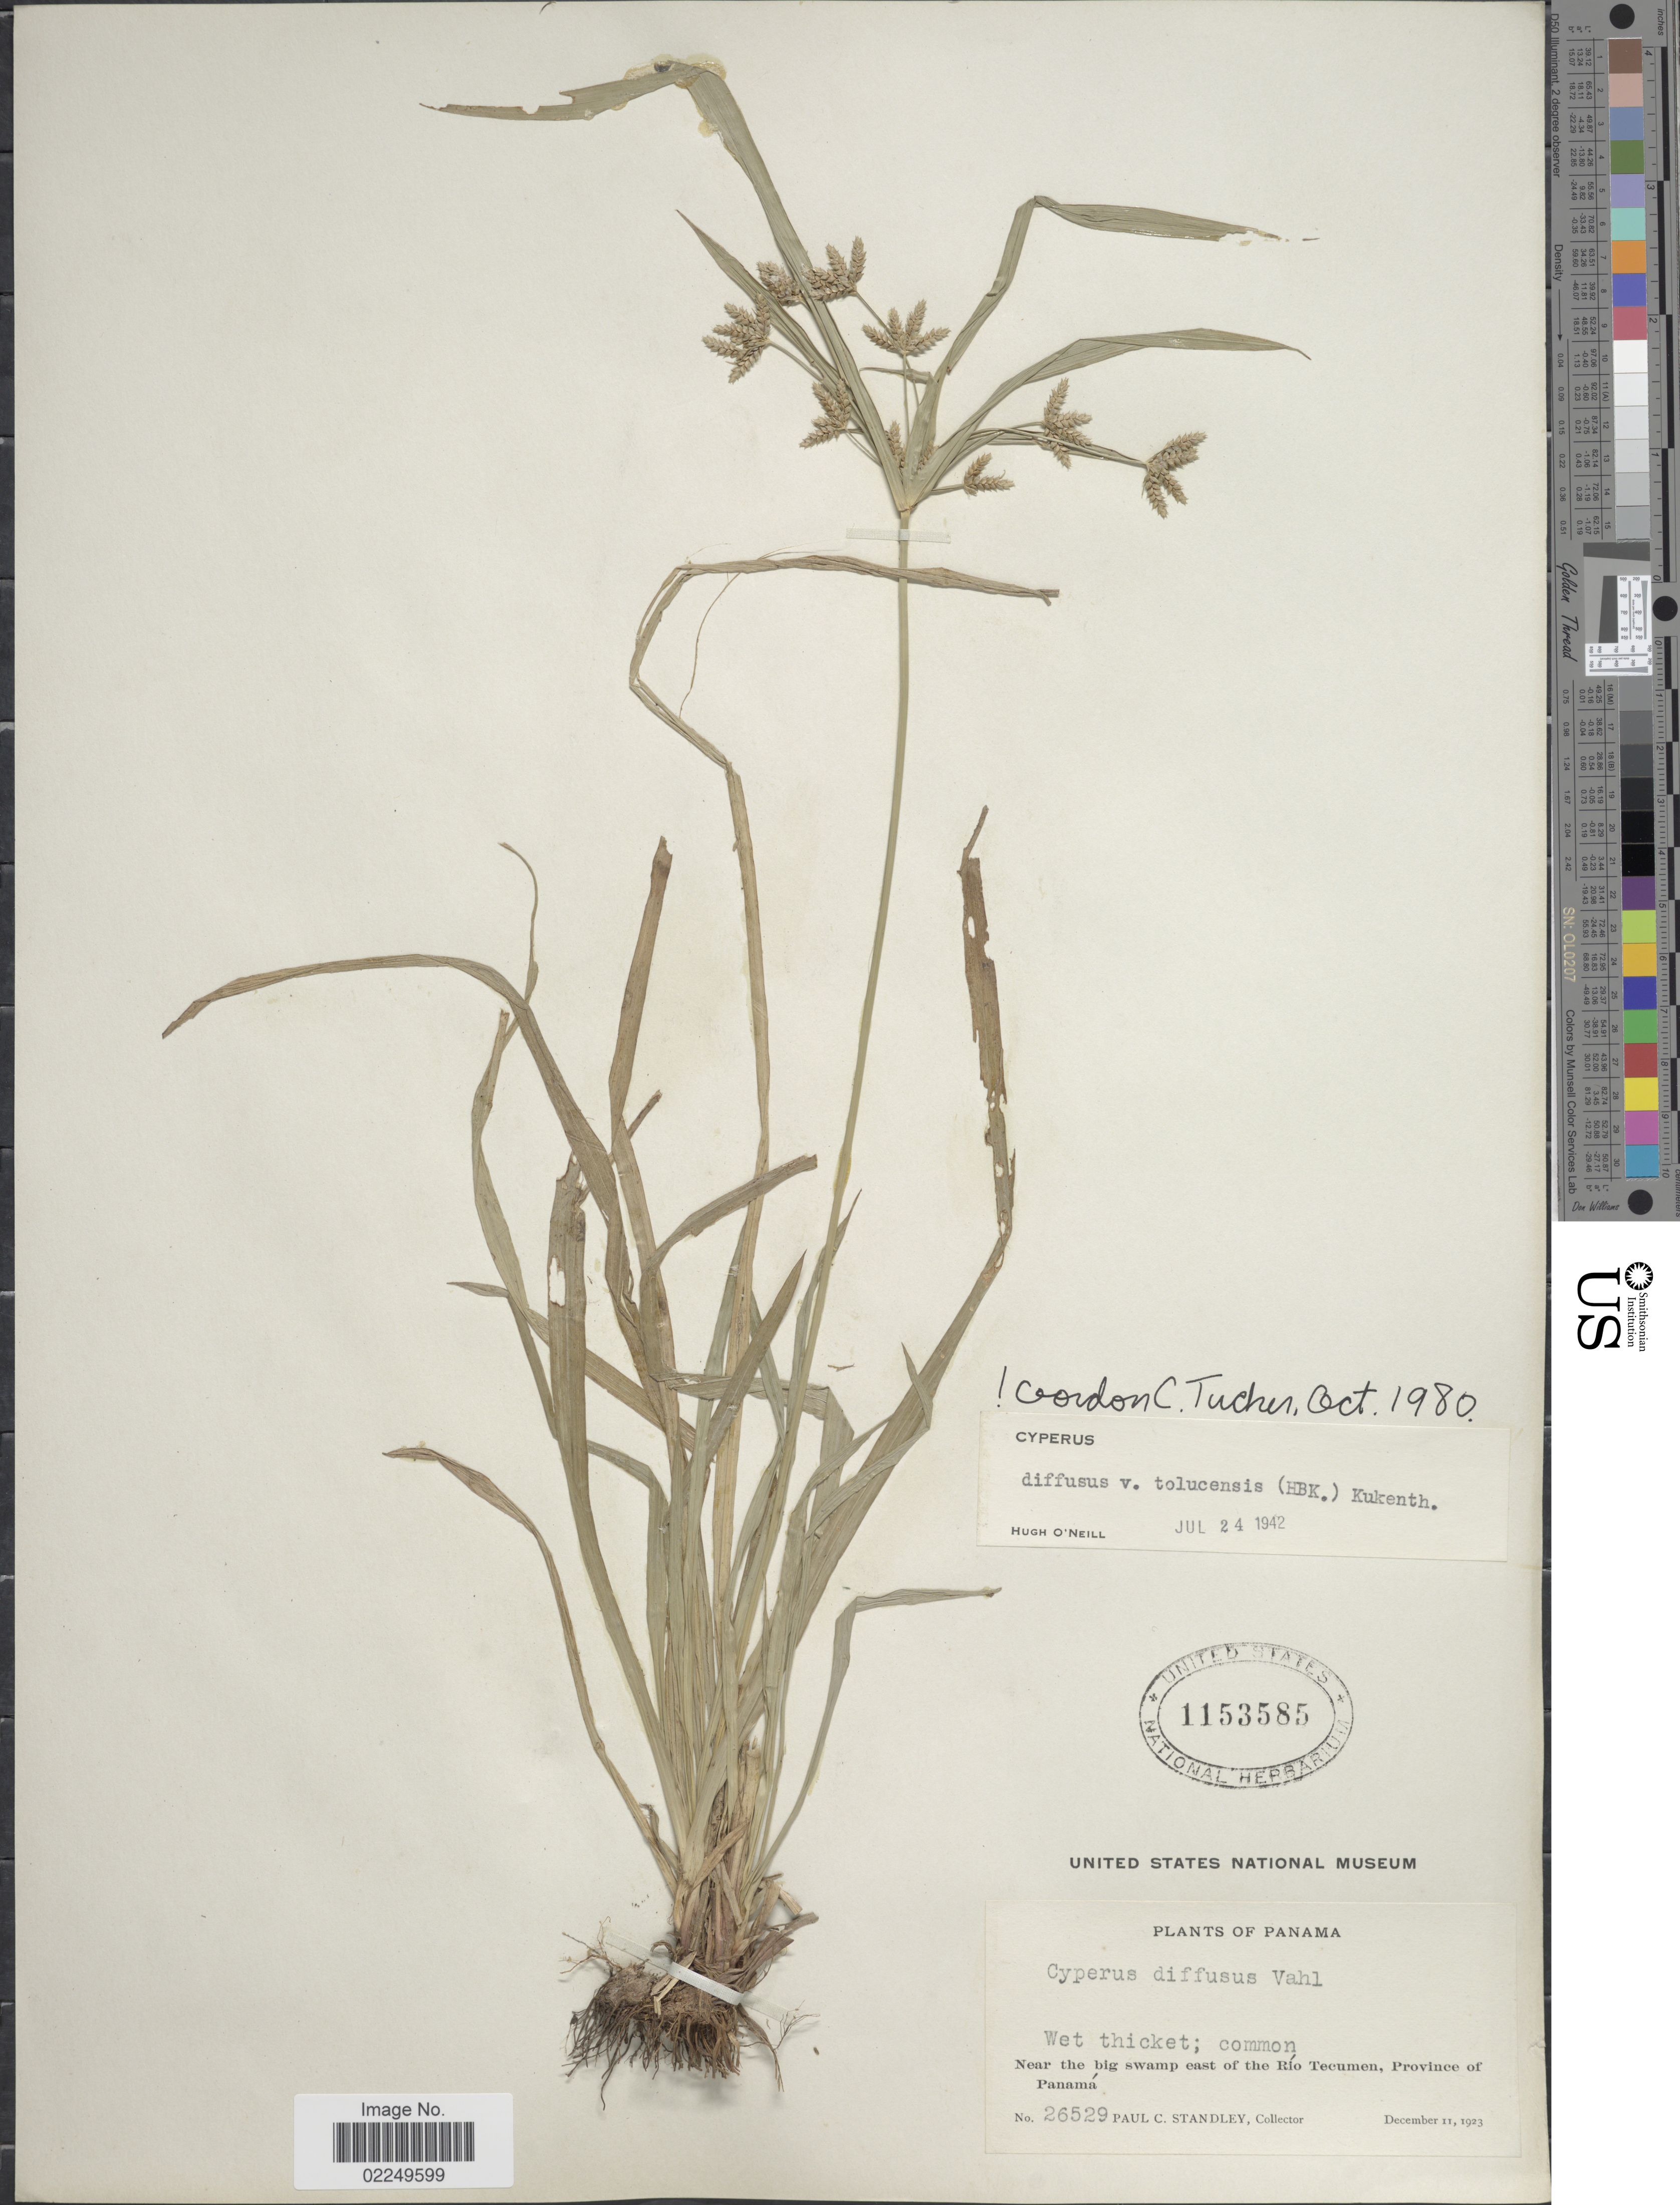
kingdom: Plantae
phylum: Tracheophyta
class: Liliopsida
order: Poales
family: Cyperaceae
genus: Cyperus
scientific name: Cyperus laxus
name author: Lam.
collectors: P. C. Standley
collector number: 26529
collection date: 1923-12-11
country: Panama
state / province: Panamá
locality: Near the bog swamp east of the Rio Tecumen, Province of Panama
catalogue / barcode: US 1153585